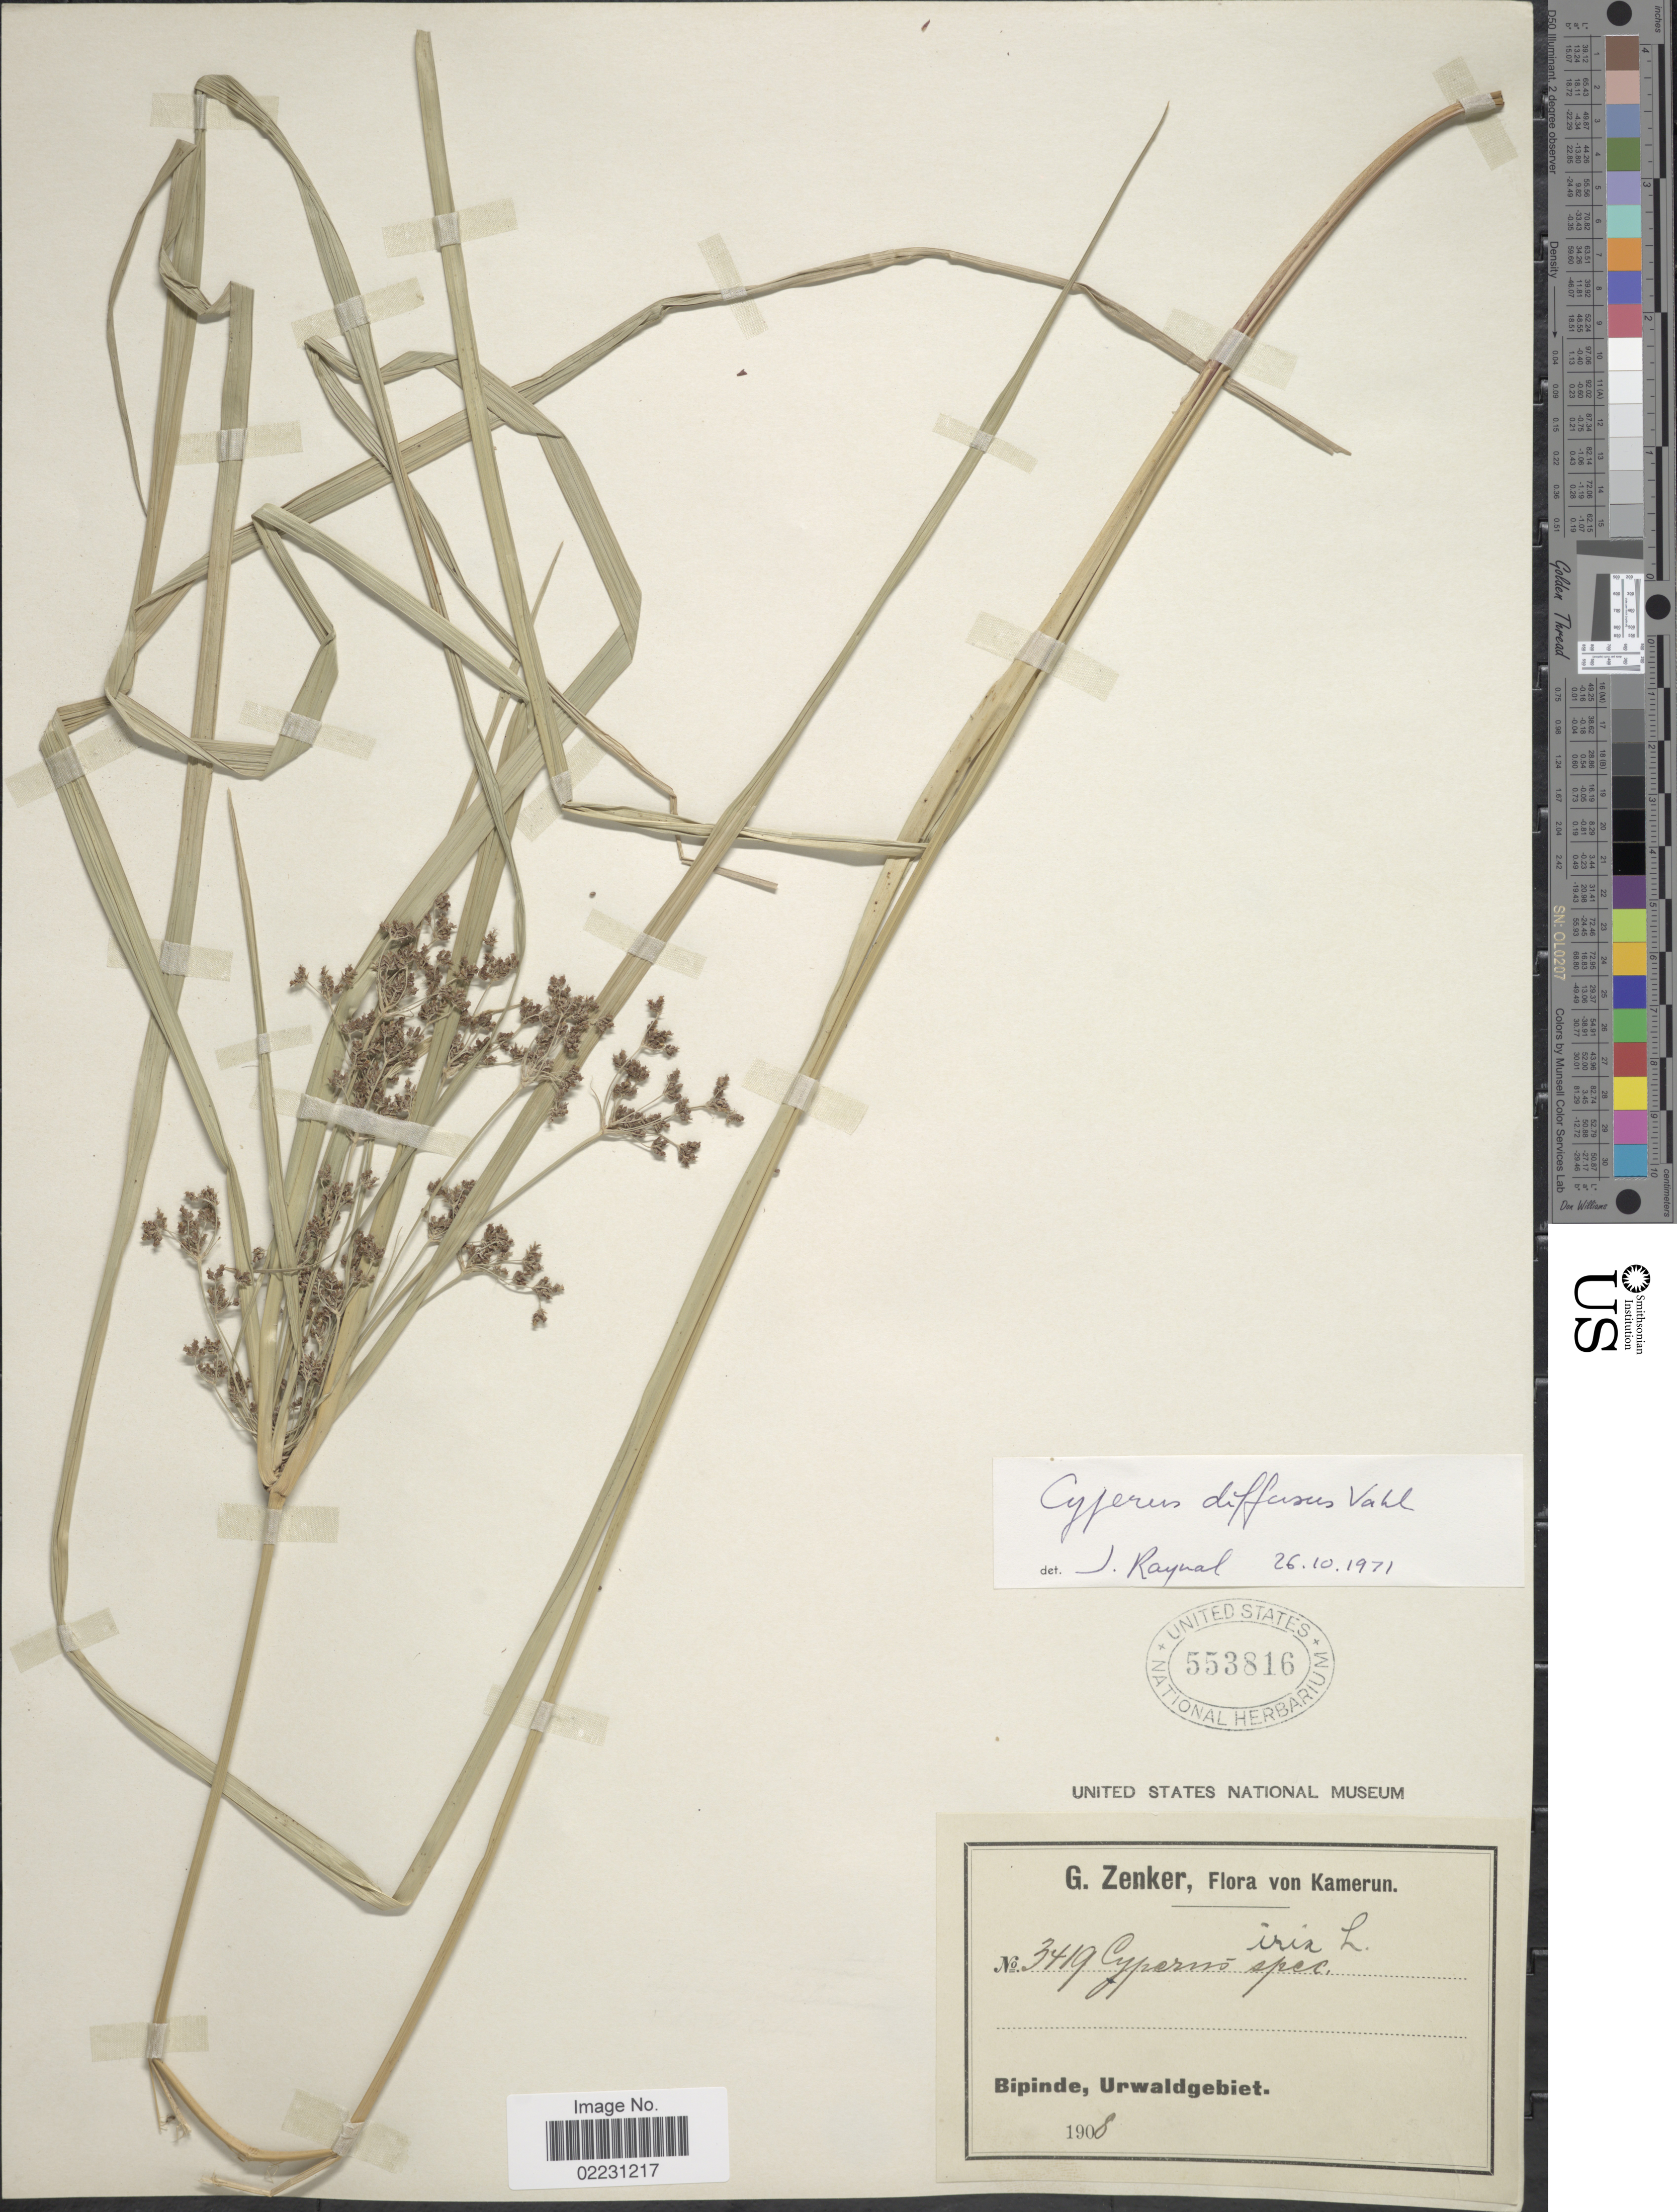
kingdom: Plantae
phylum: Tracheophyta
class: Liliopsida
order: Poales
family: Cyperaceae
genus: Cyperus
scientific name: Cyperus diffusus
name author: Vahl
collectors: G. A. Zenker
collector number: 3419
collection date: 1908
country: Cameroon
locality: Kamerun. Bipinde, Urwaldgebiet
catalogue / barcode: US 553816